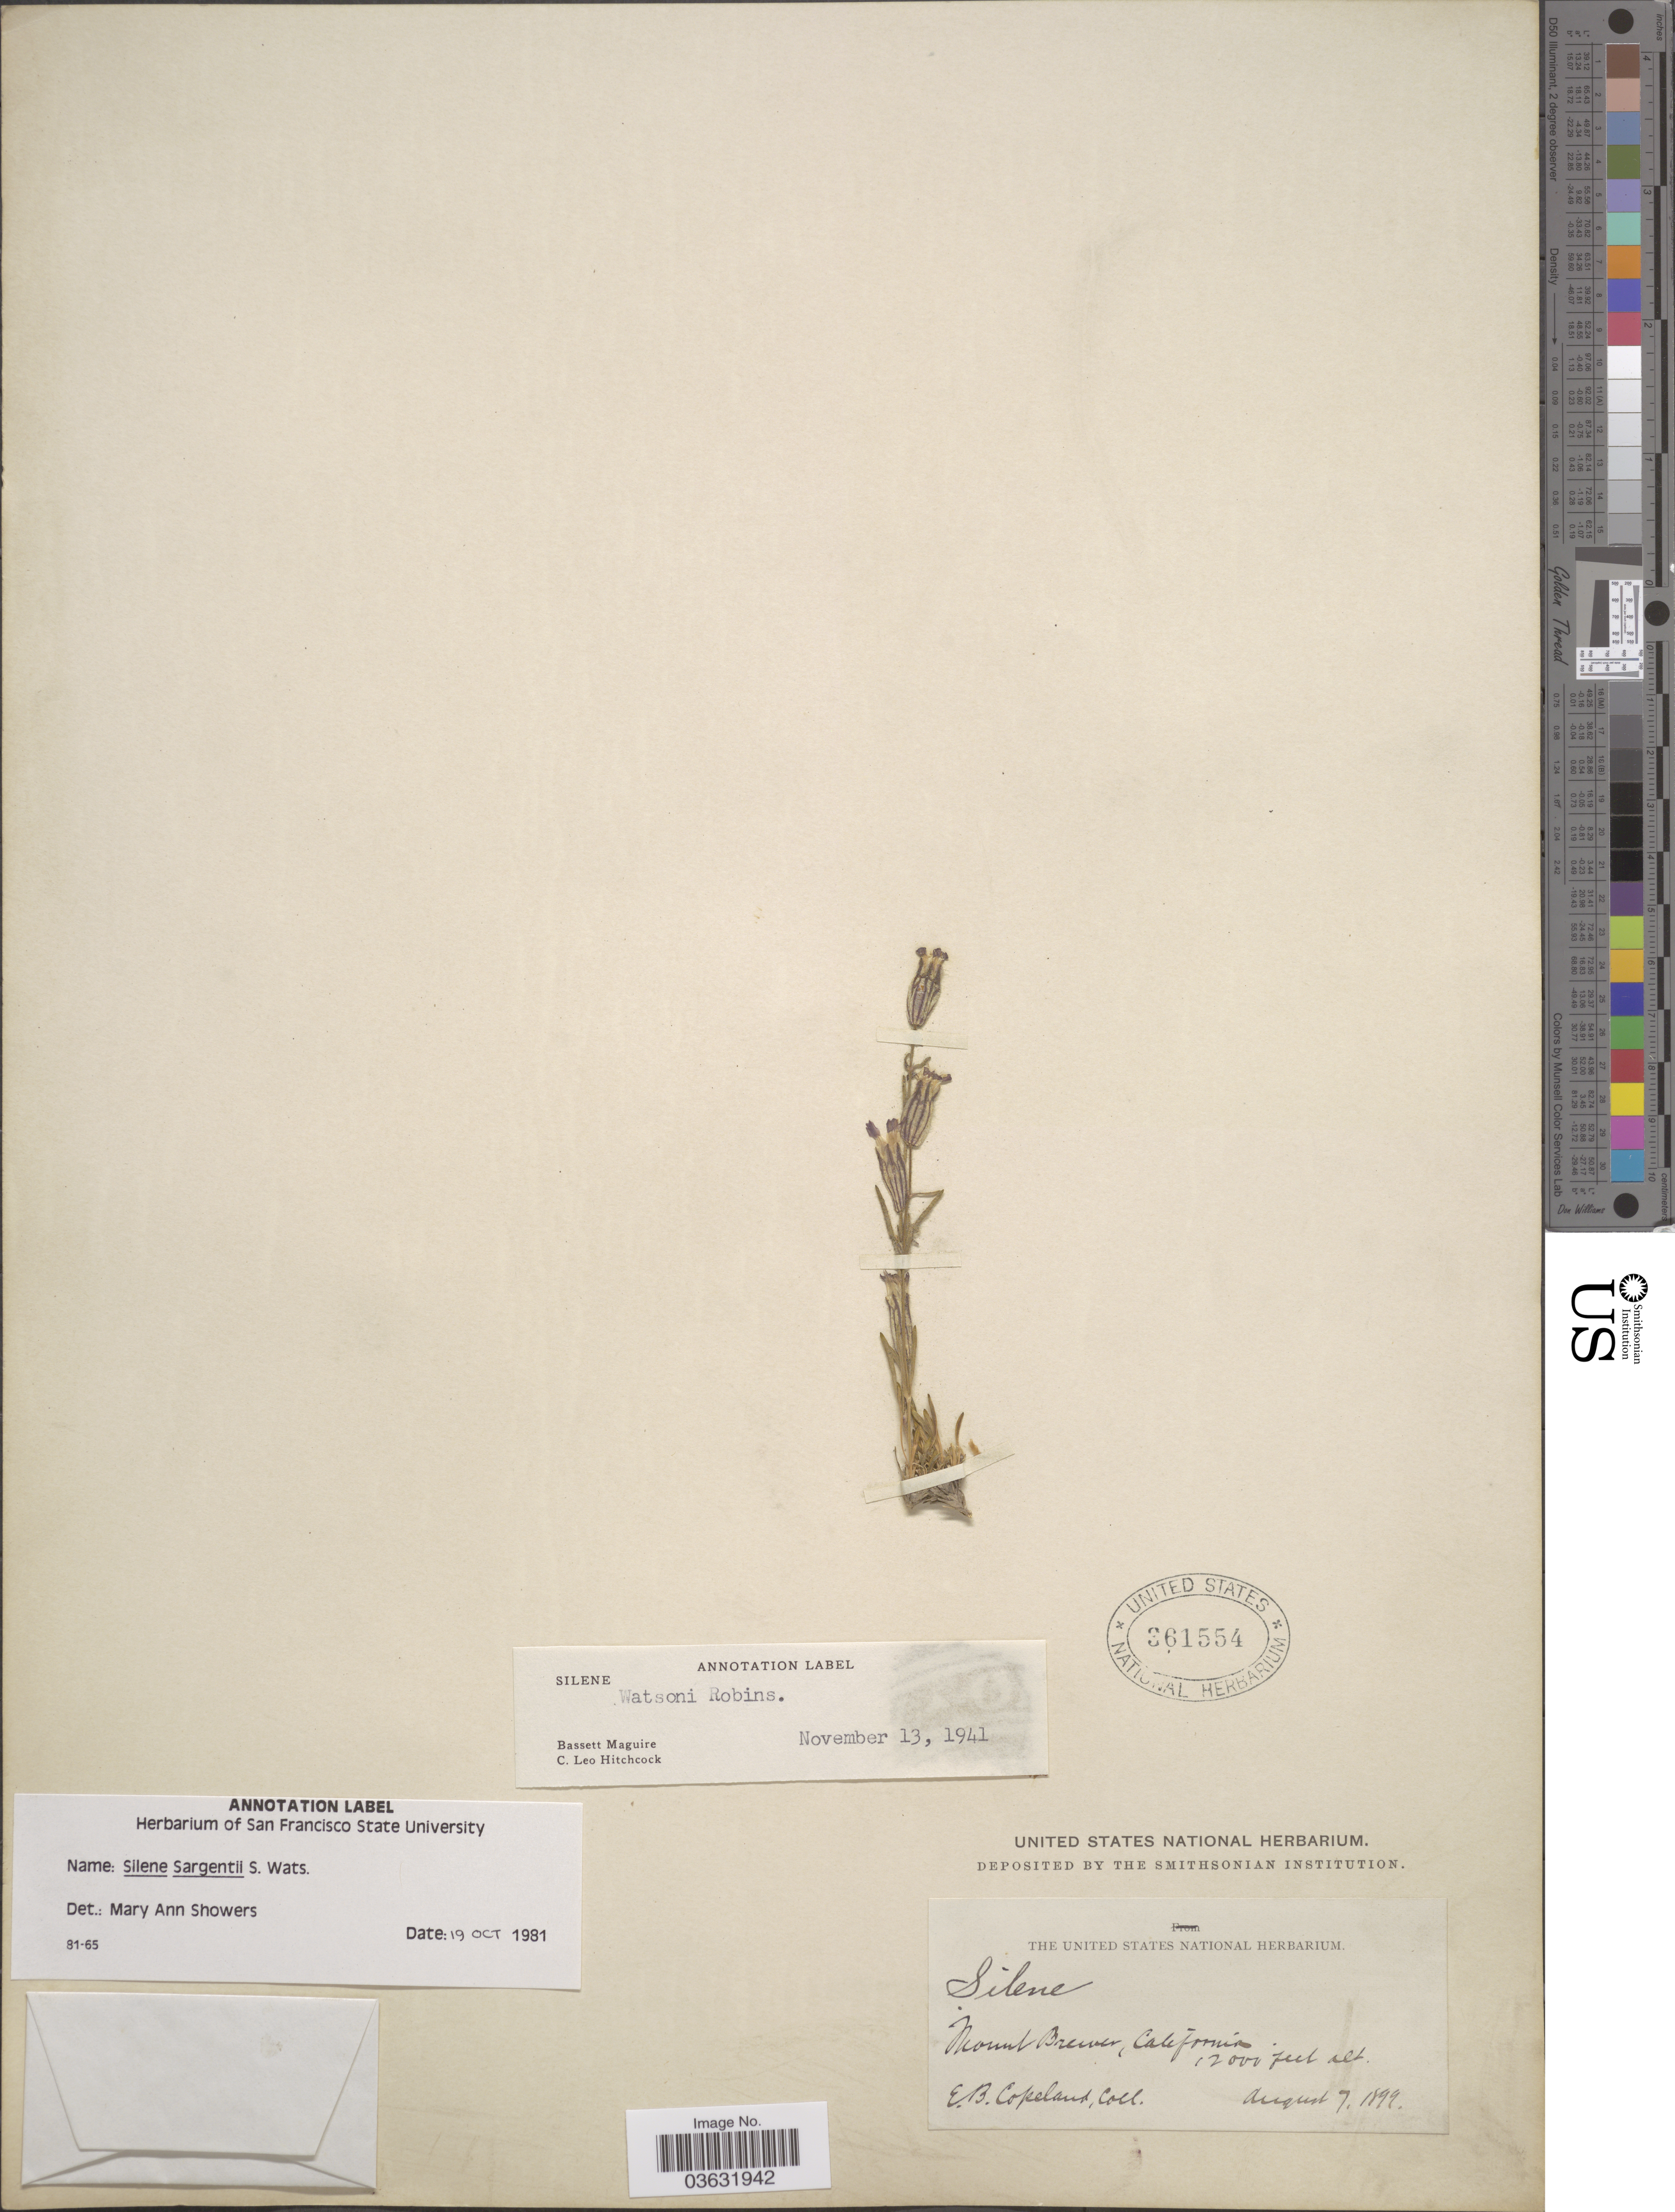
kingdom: Plantae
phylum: Tracheophyta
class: Magnoliopsida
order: Caryophyllales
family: Caryophyllaceae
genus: Silene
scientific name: Silene sargentii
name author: S. Watson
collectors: E. B. Copeland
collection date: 1899-08-07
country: United States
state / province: California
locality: Mount Brewer.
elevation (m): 3658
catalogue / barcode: US 361554